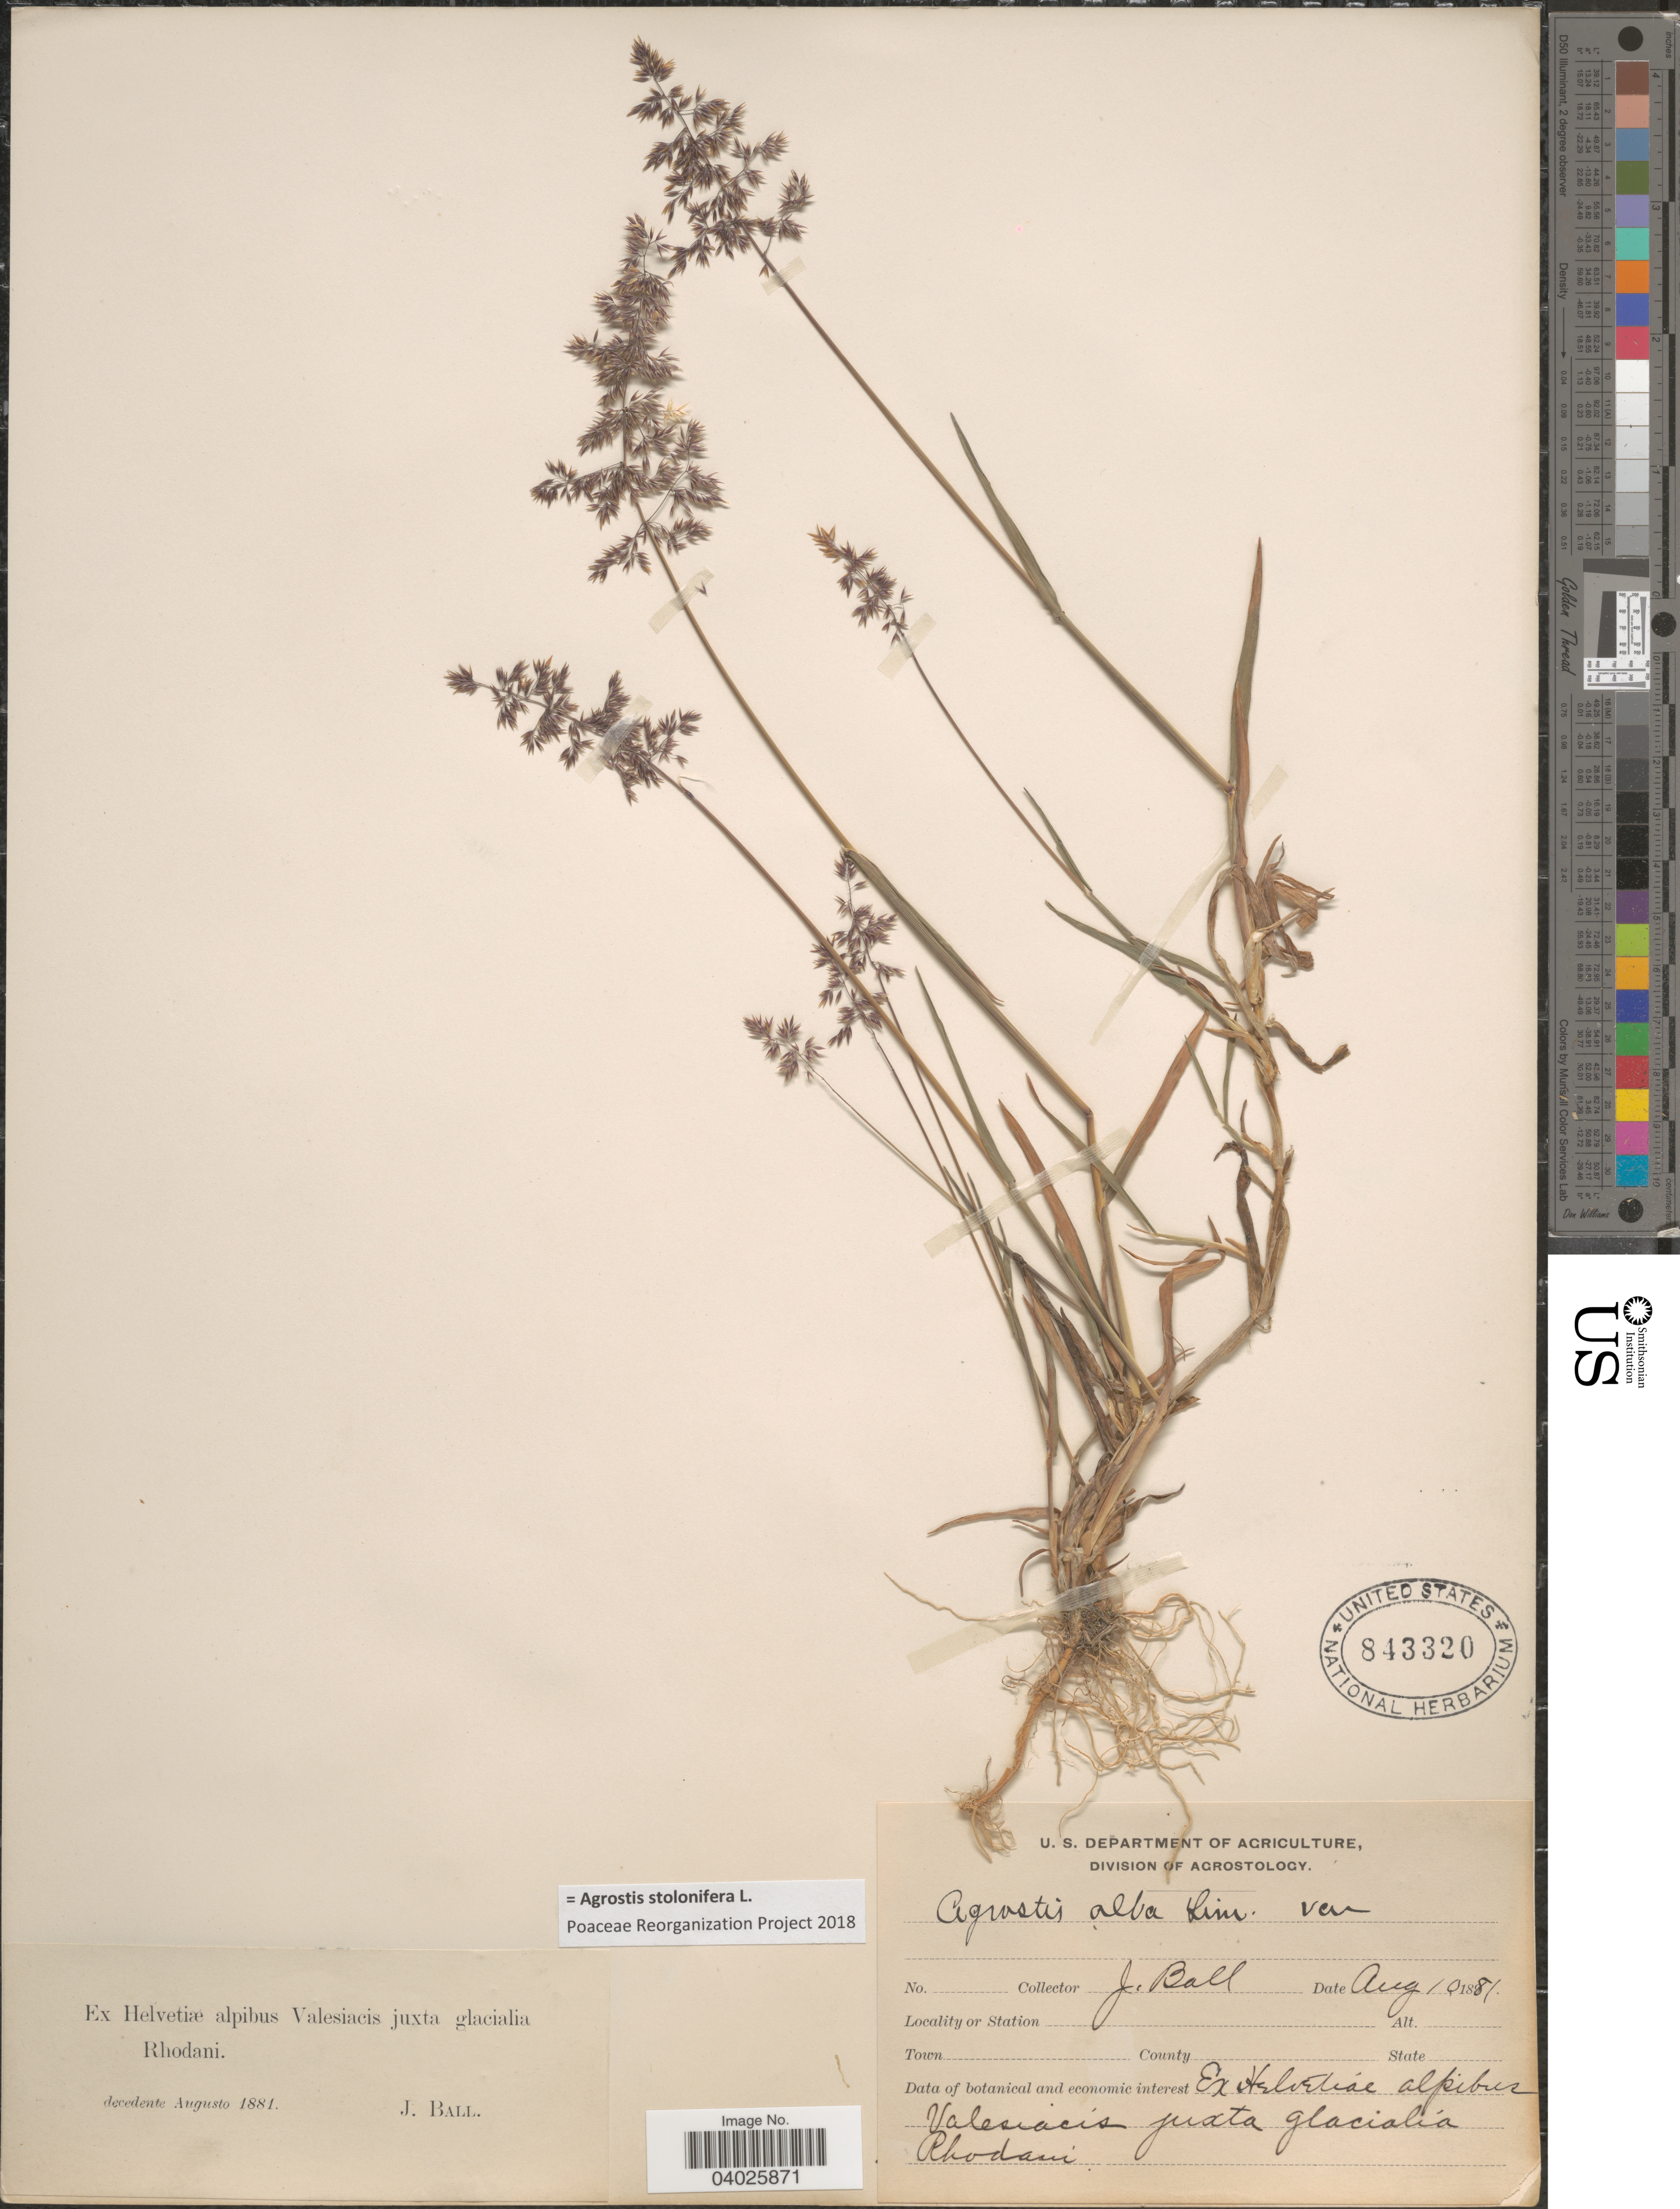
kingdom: Plantae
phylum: Tracheophyta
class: Liliopsida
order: Poales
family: Poaceae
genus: Agrostis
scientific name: Agrostis stolonifera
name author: L.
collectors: J. Ball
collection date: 1881-08-10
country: Switzerland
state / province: Valais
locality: Ex Helvetiæ alpibus Valesiacis juxta glacialia Rhodani.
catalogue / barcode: US 843320